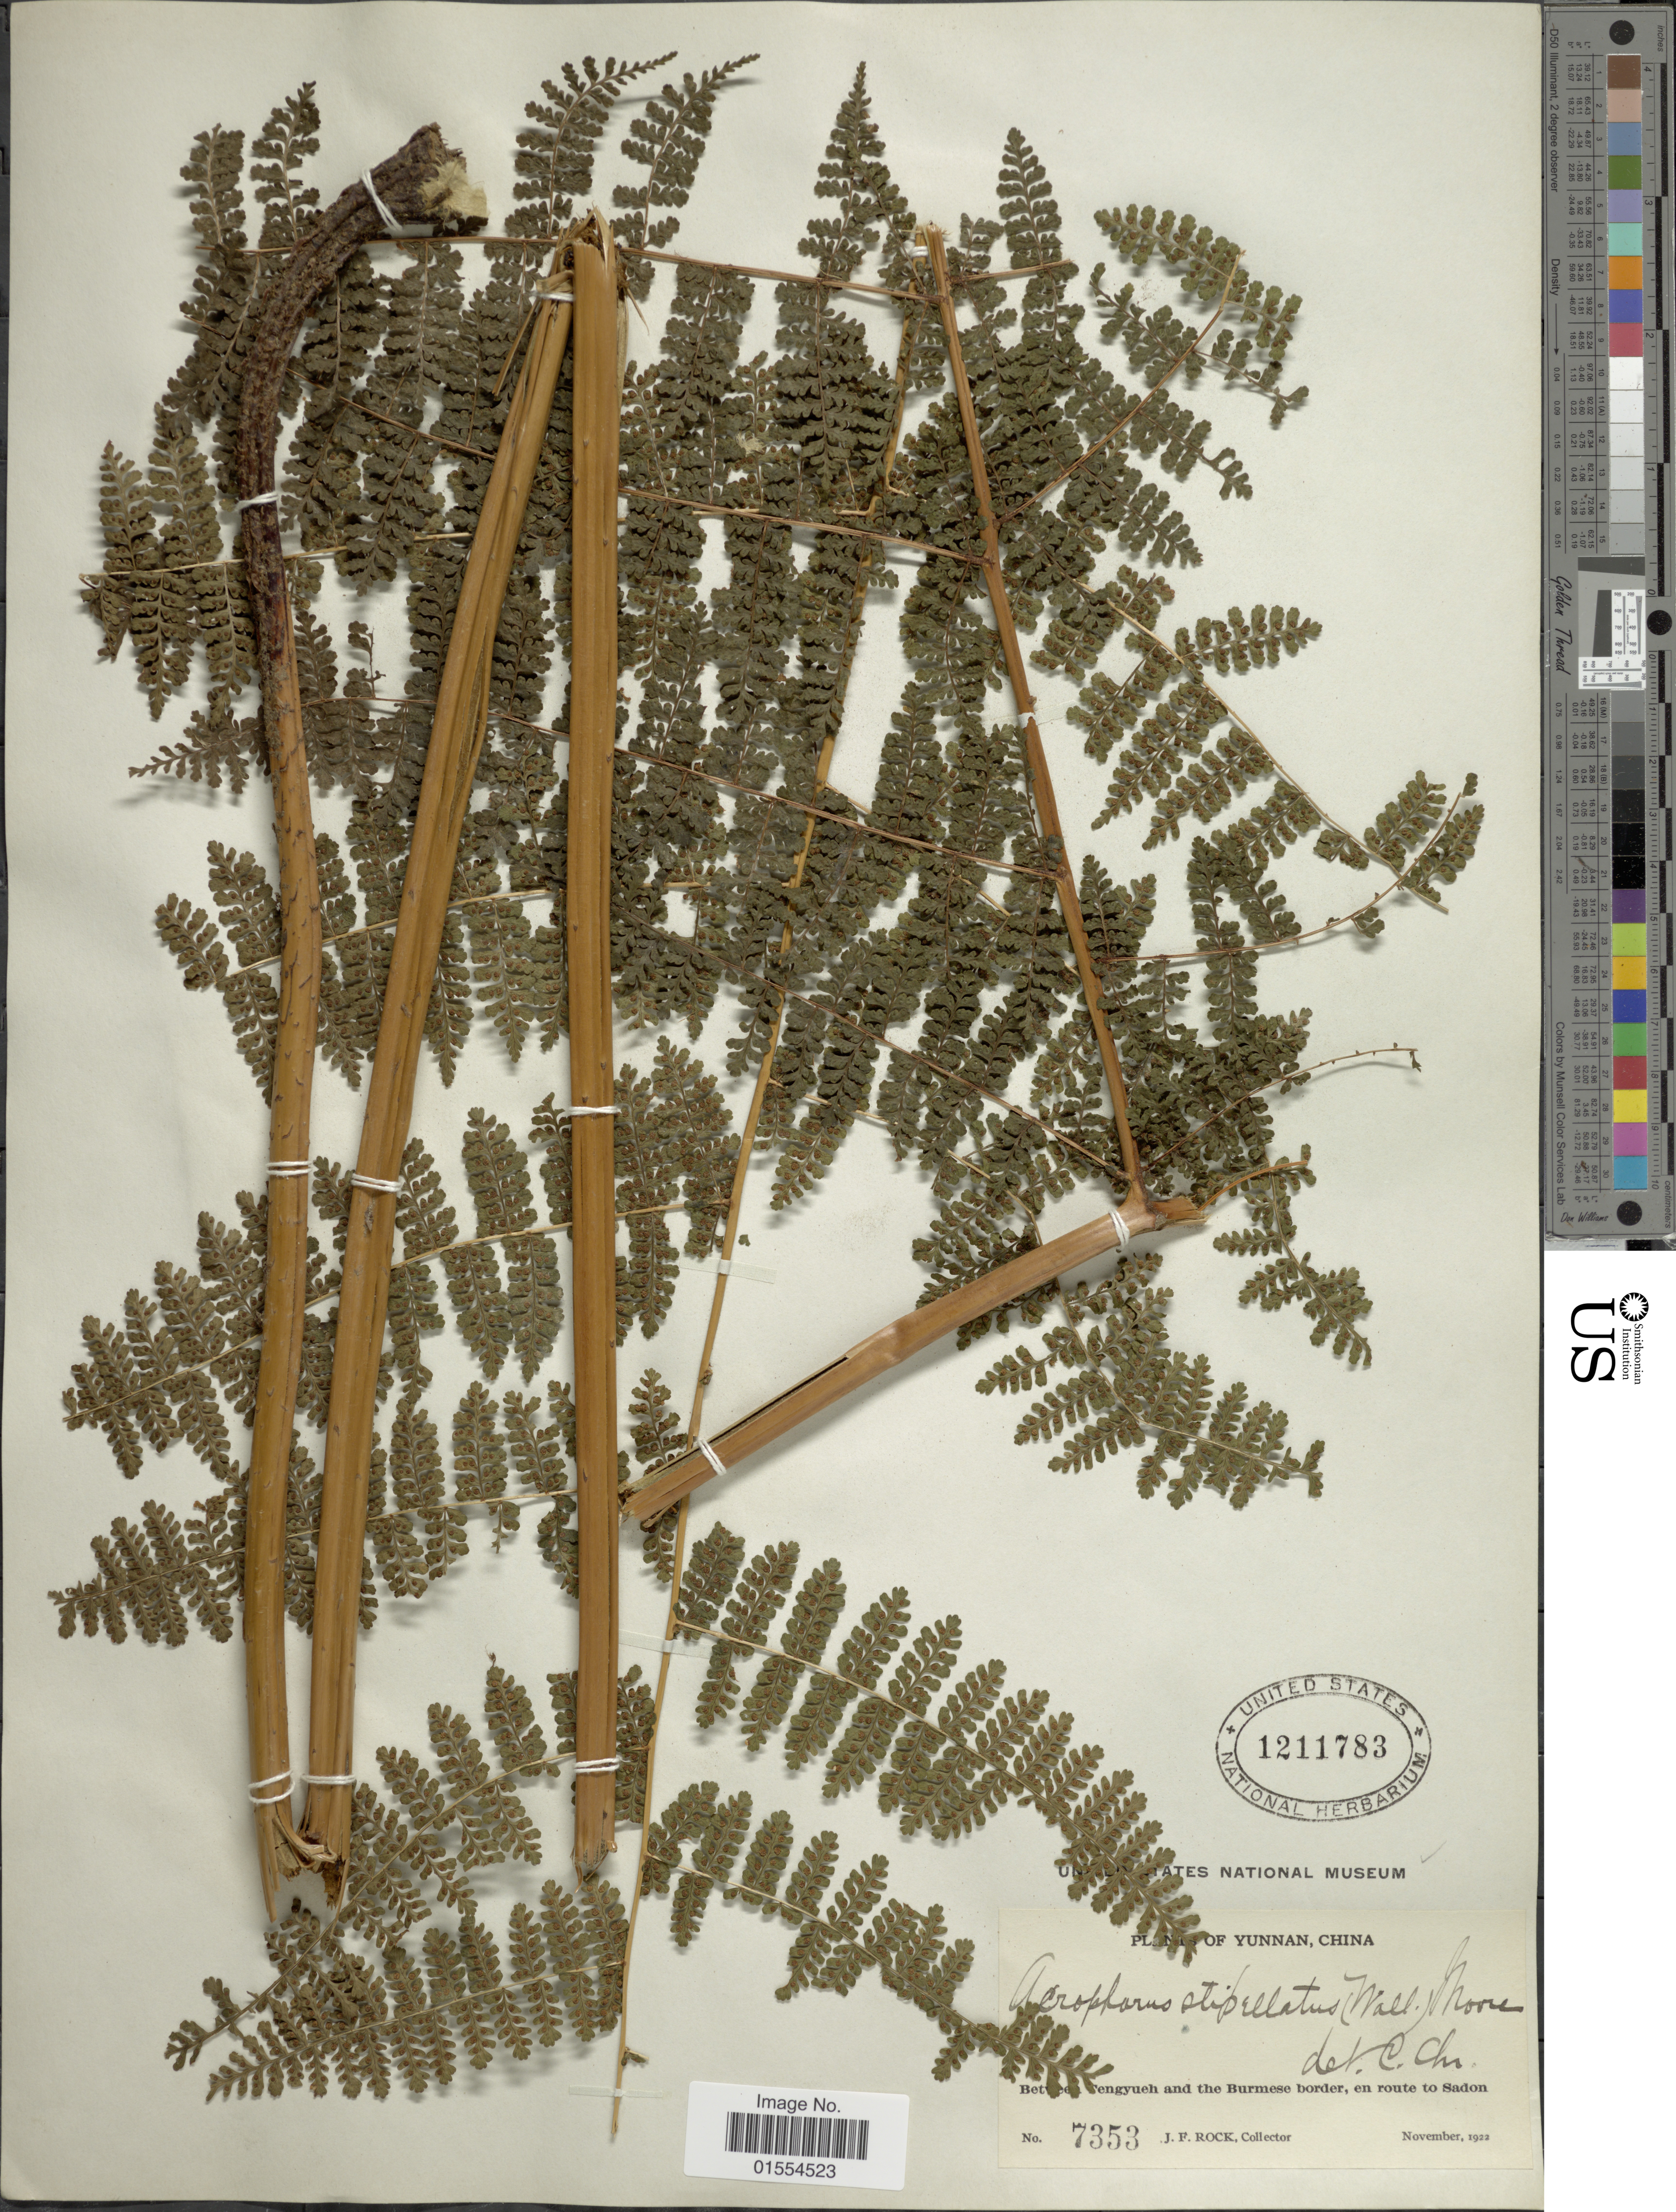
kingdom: Plantae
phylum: Tracheophyta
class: Polypodiopsida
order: Polypodiales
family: Dryopteridaceae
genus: Dryopteris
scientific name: Dryopteris nodosa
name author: (C. Presl) Li Bing Zhang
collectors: J. Rock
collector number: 7353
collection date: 1922-11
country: China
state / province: Yunnan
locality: Yunnan, China, between Tengyueh and the Burmese border, en route Sadon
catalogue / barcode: US 1211783